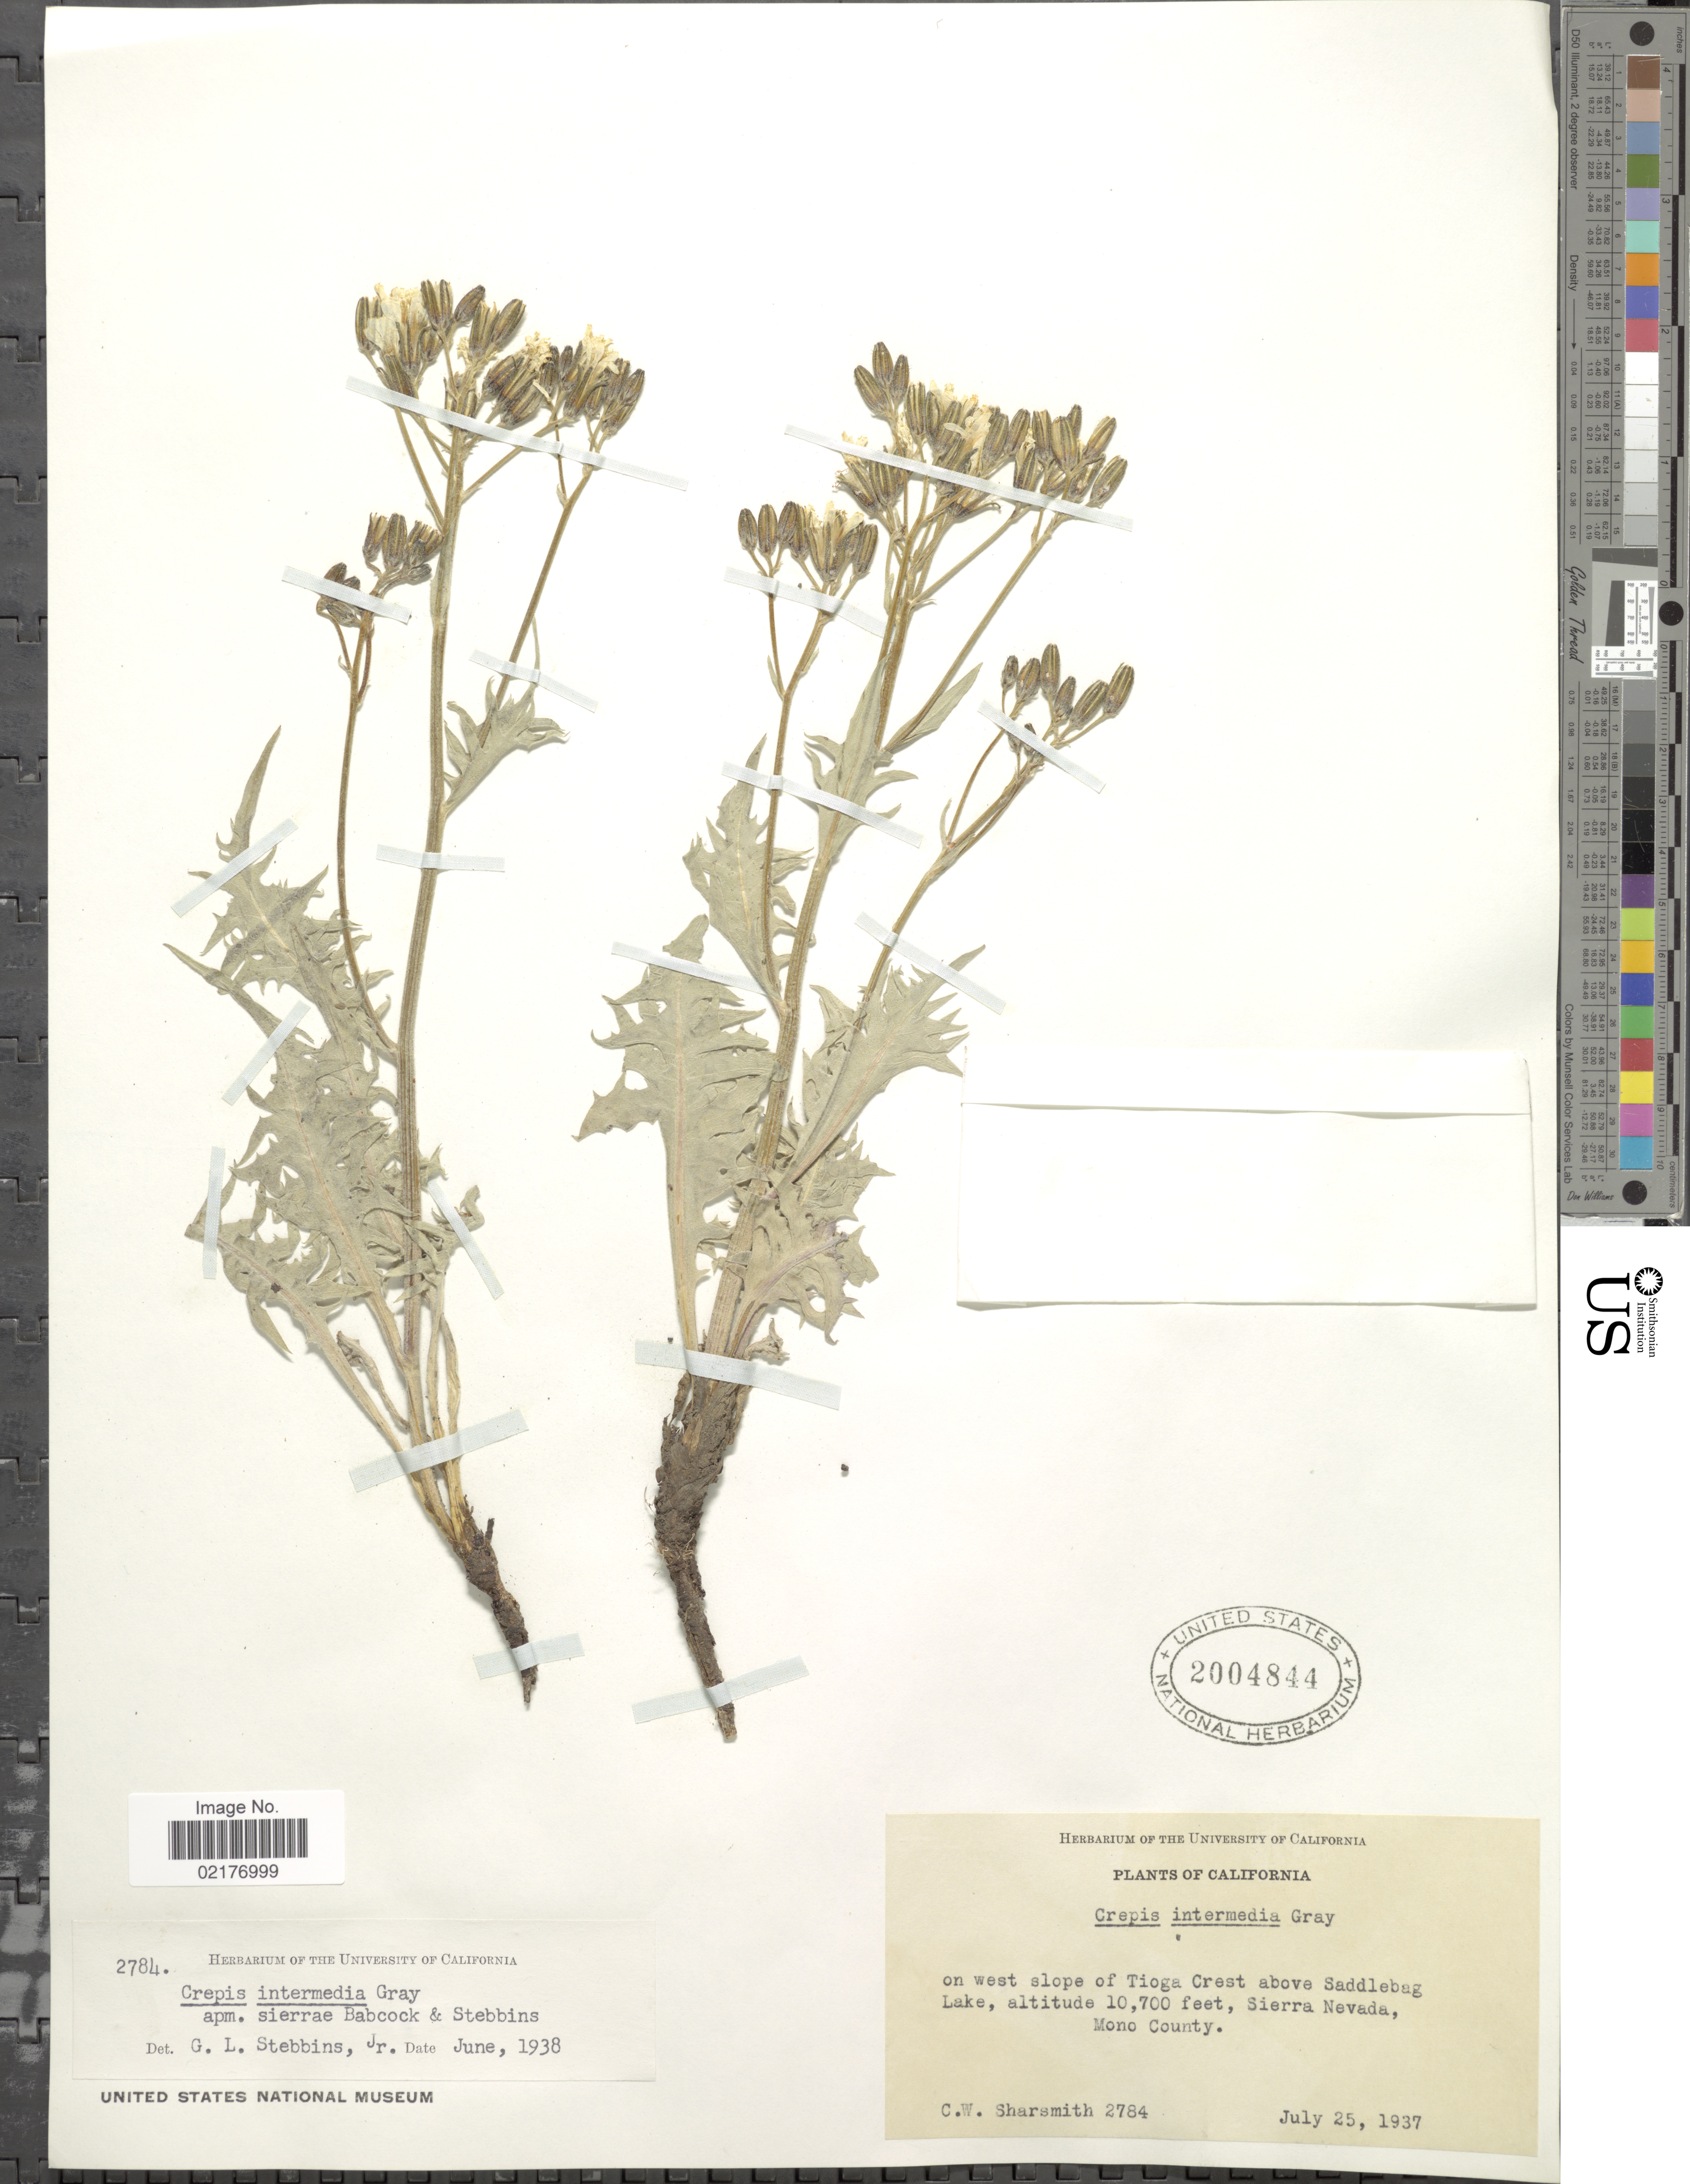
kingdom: Plantae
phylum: Tracheophyta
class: Magnoliopsida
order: Asterales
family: Asteraceae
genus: Crepis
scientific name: Crepis intermedia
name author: A. Gray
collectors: C. Sharsmith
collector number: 2784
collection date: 1937-07-25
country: United States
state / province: California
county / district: Mono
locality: On west slope of Tioga Crest above Saddlebag Lake, Sierra Nevada, Mono County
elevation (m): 3261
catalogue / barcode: US 2004844